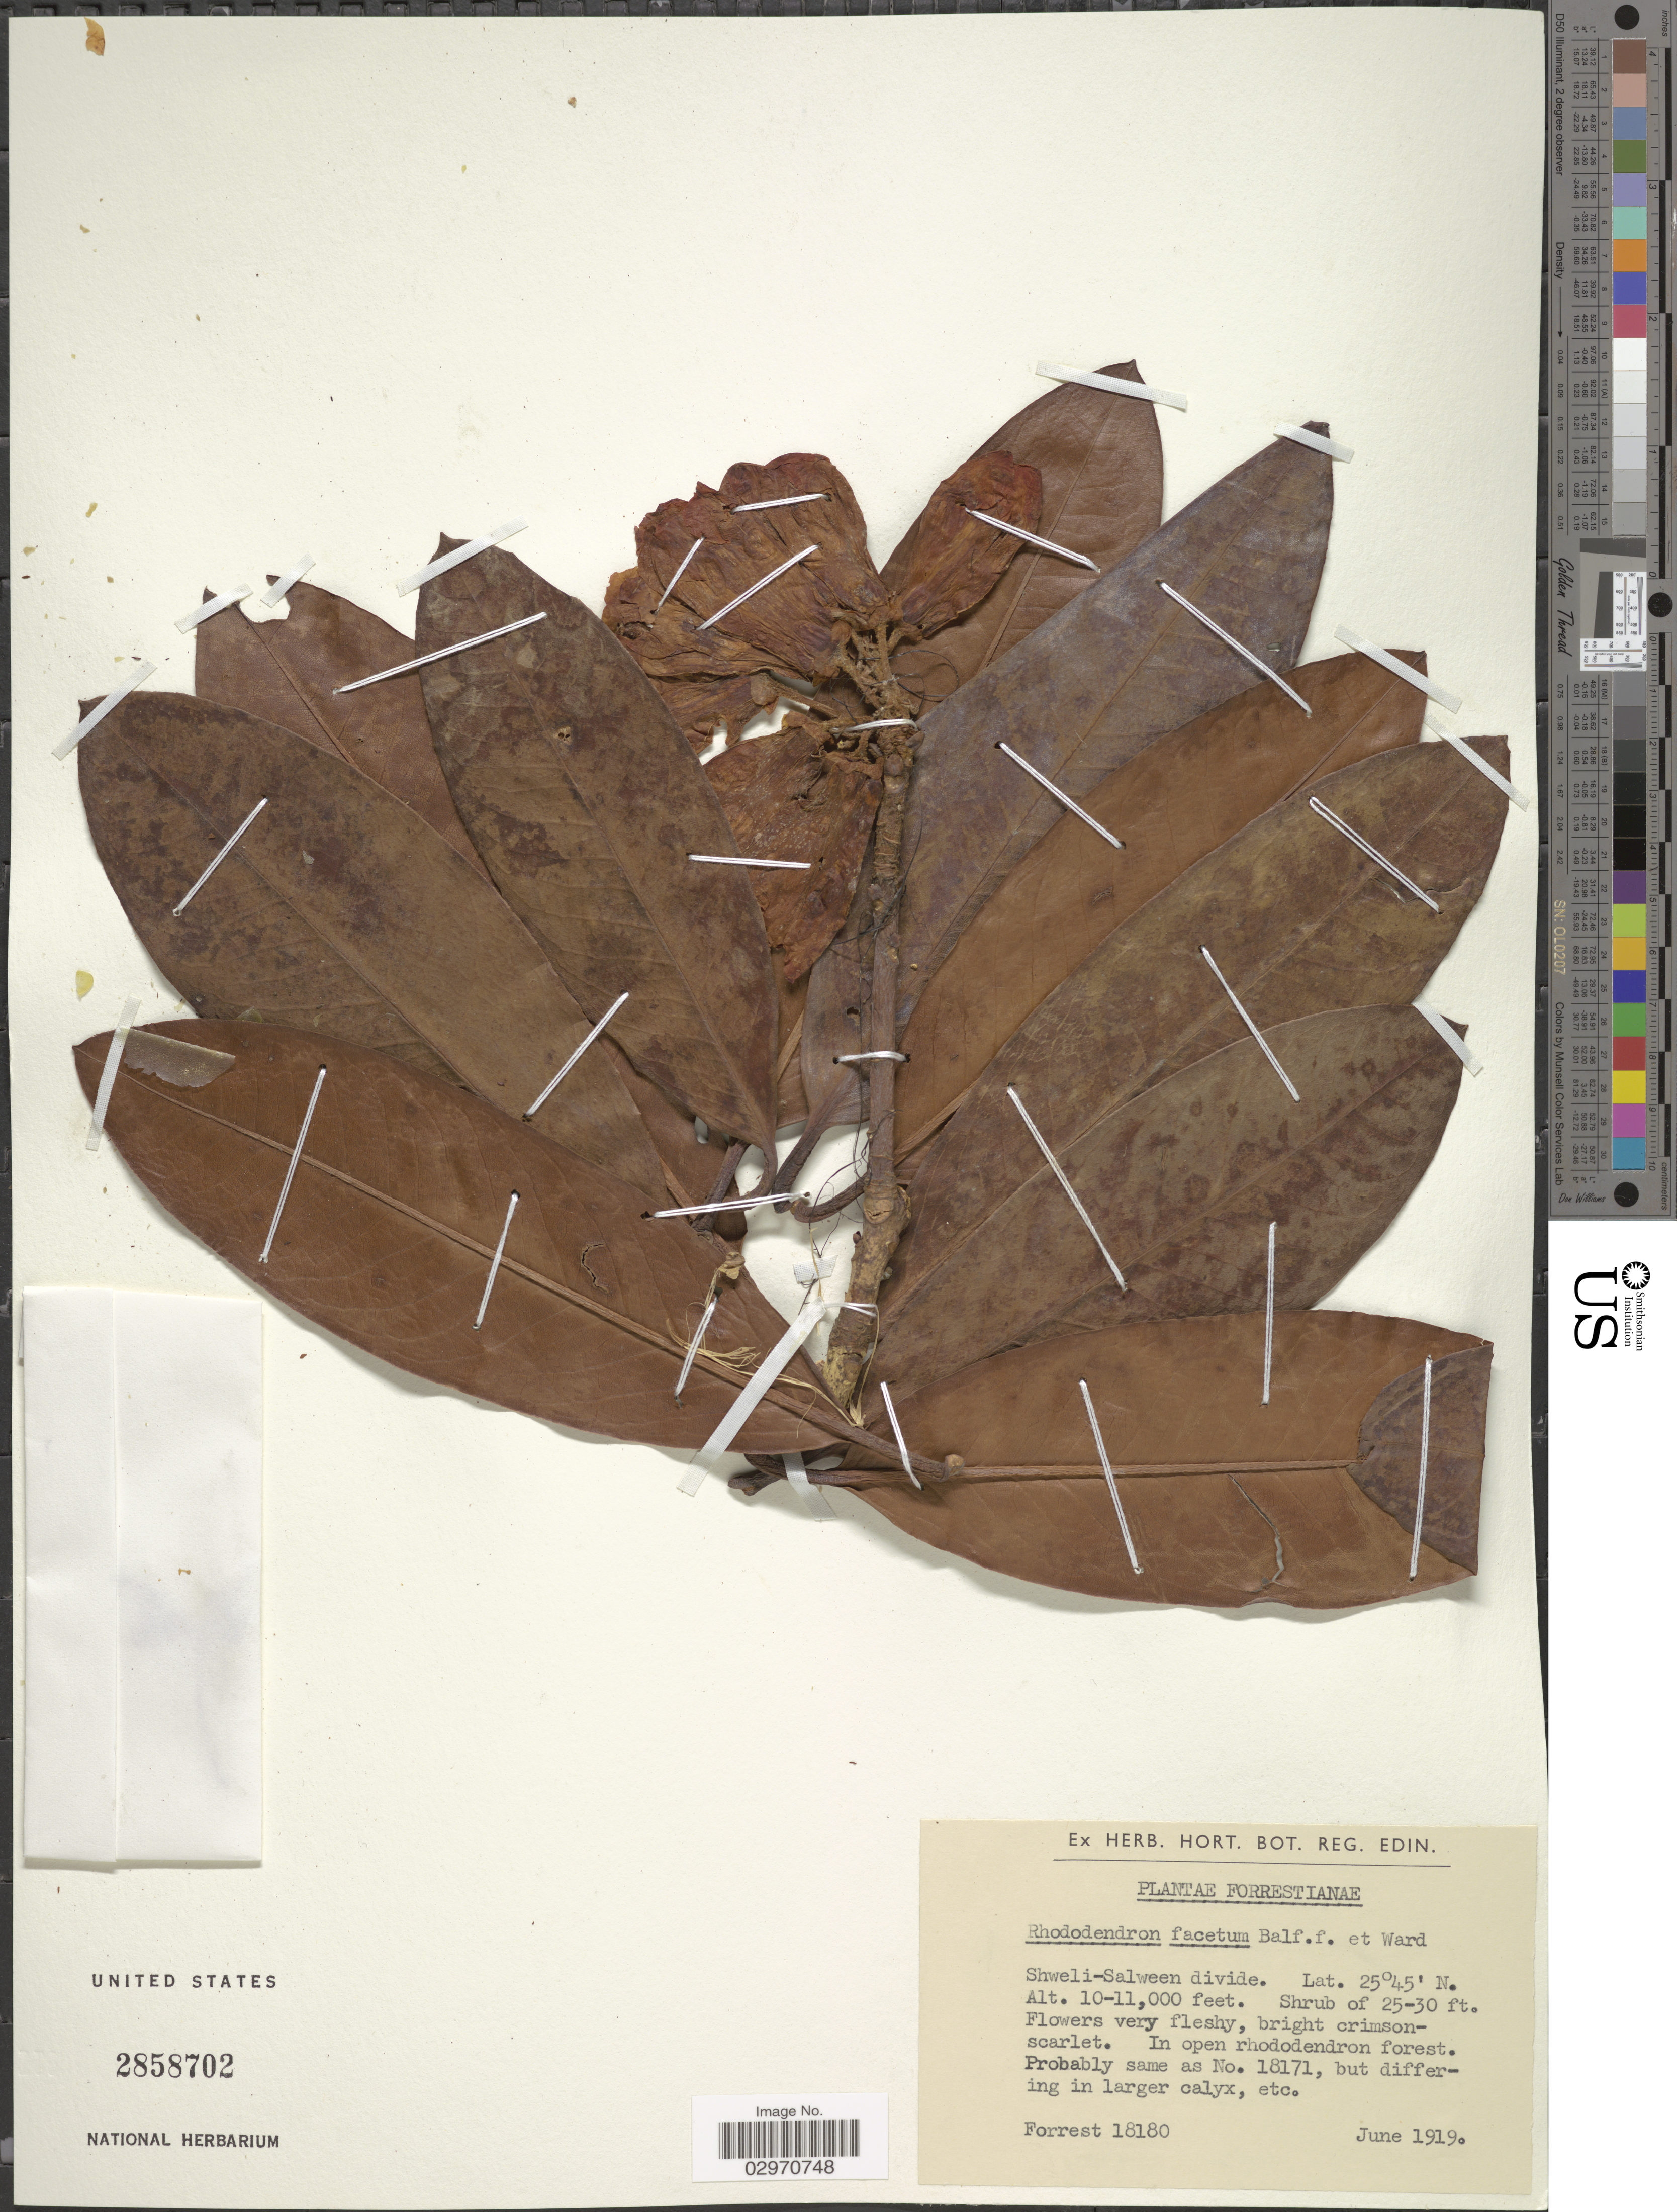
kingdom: Plantae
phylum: Tracheophyta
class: Magnoliopsida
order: Ericales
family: Ericaceae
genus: Rhododendron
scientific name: Rhododendron facetum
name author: Balf. f. & Ward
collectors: -. Forrest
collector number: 18180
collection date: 1919-06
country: China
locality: Shweli-Salween divide.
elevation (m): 3048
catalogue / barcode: US 2858702